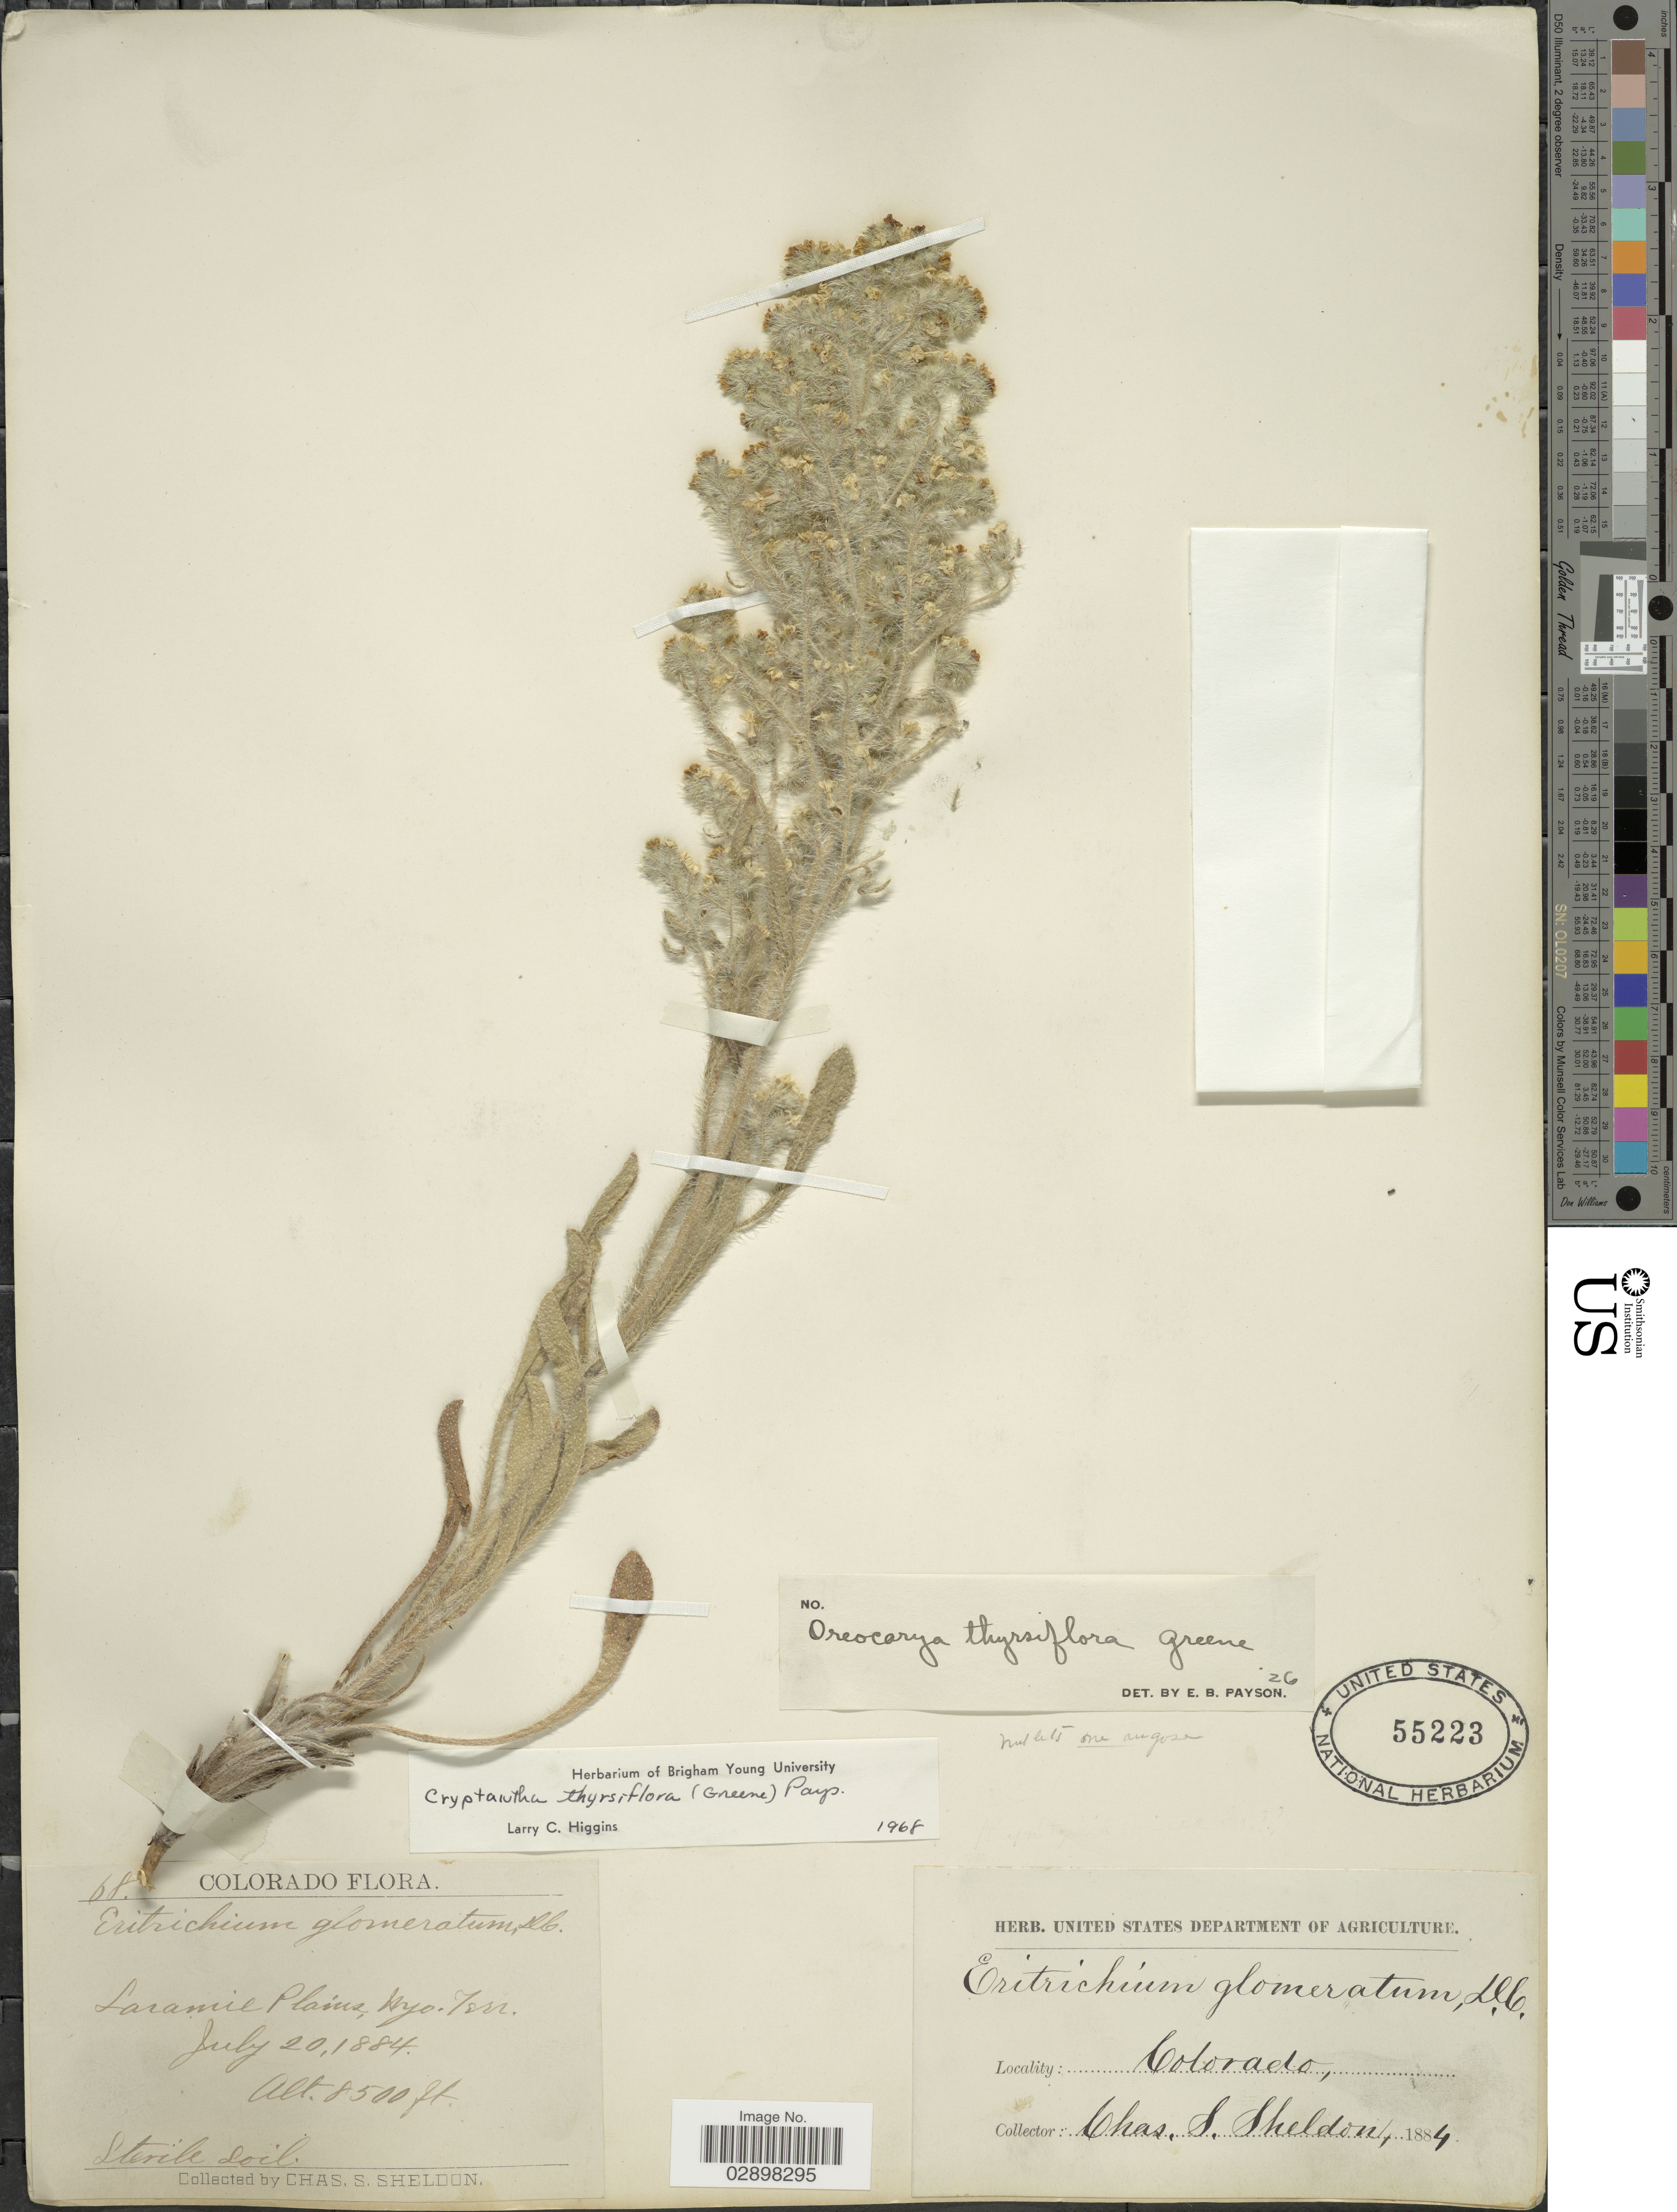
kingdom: Plantae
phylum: Tracheophyta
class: Magnoliopsida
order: Boraginales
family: Boraginaceae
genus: Cryptantha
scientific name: Cryptantha thyrsiflora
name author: (Greene) Payson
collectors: C. S. Sheldon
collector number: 68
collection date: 1884-07-20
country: United States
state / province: Wyoming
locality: Laramie Plains, Wyo. Terr.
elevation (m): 2591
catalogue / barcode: US 55223